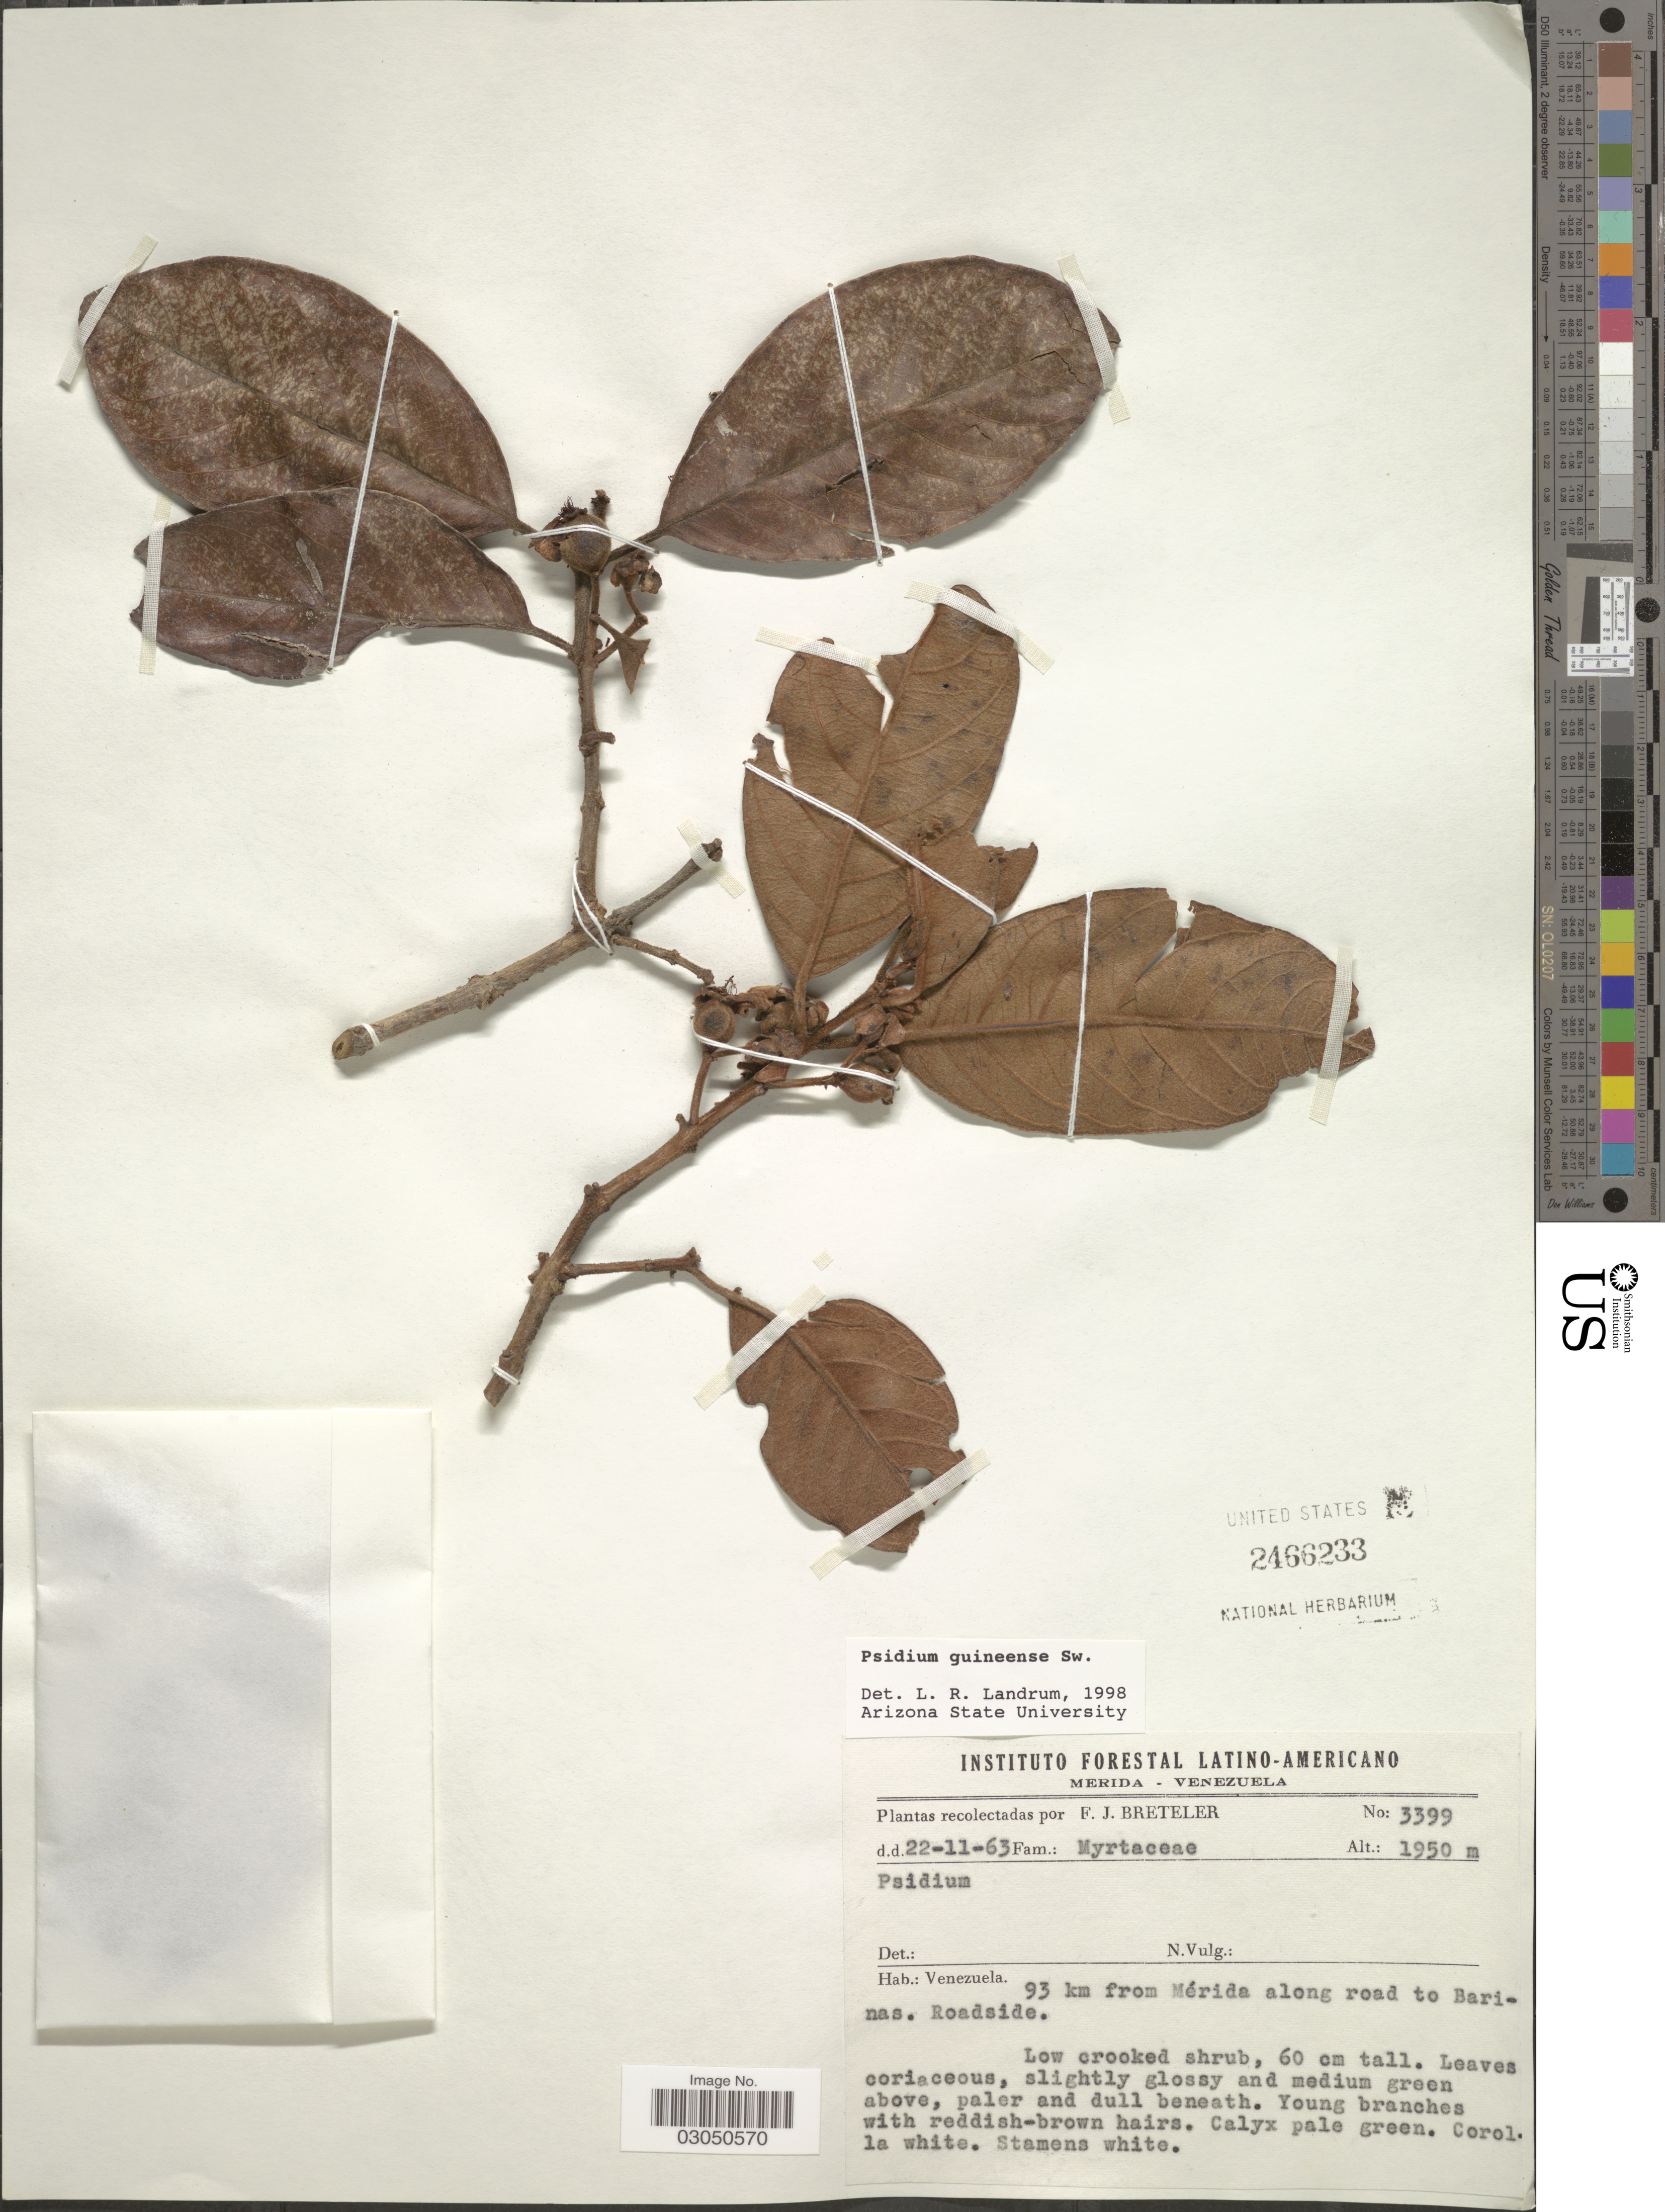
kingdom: Plantae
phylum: Tracheophyta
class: Magnoliopsida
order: Myrtales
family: Myrtaceae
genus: Psidium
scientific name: Psidium guineense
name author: Sw.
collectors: F. J. Breteler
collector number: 3399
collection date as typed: Transcribed d/m/y: 22/11/63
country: Venezuela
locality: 93 km from Mérida along road to Barinas.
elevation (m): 1950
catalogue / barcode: US 2466233